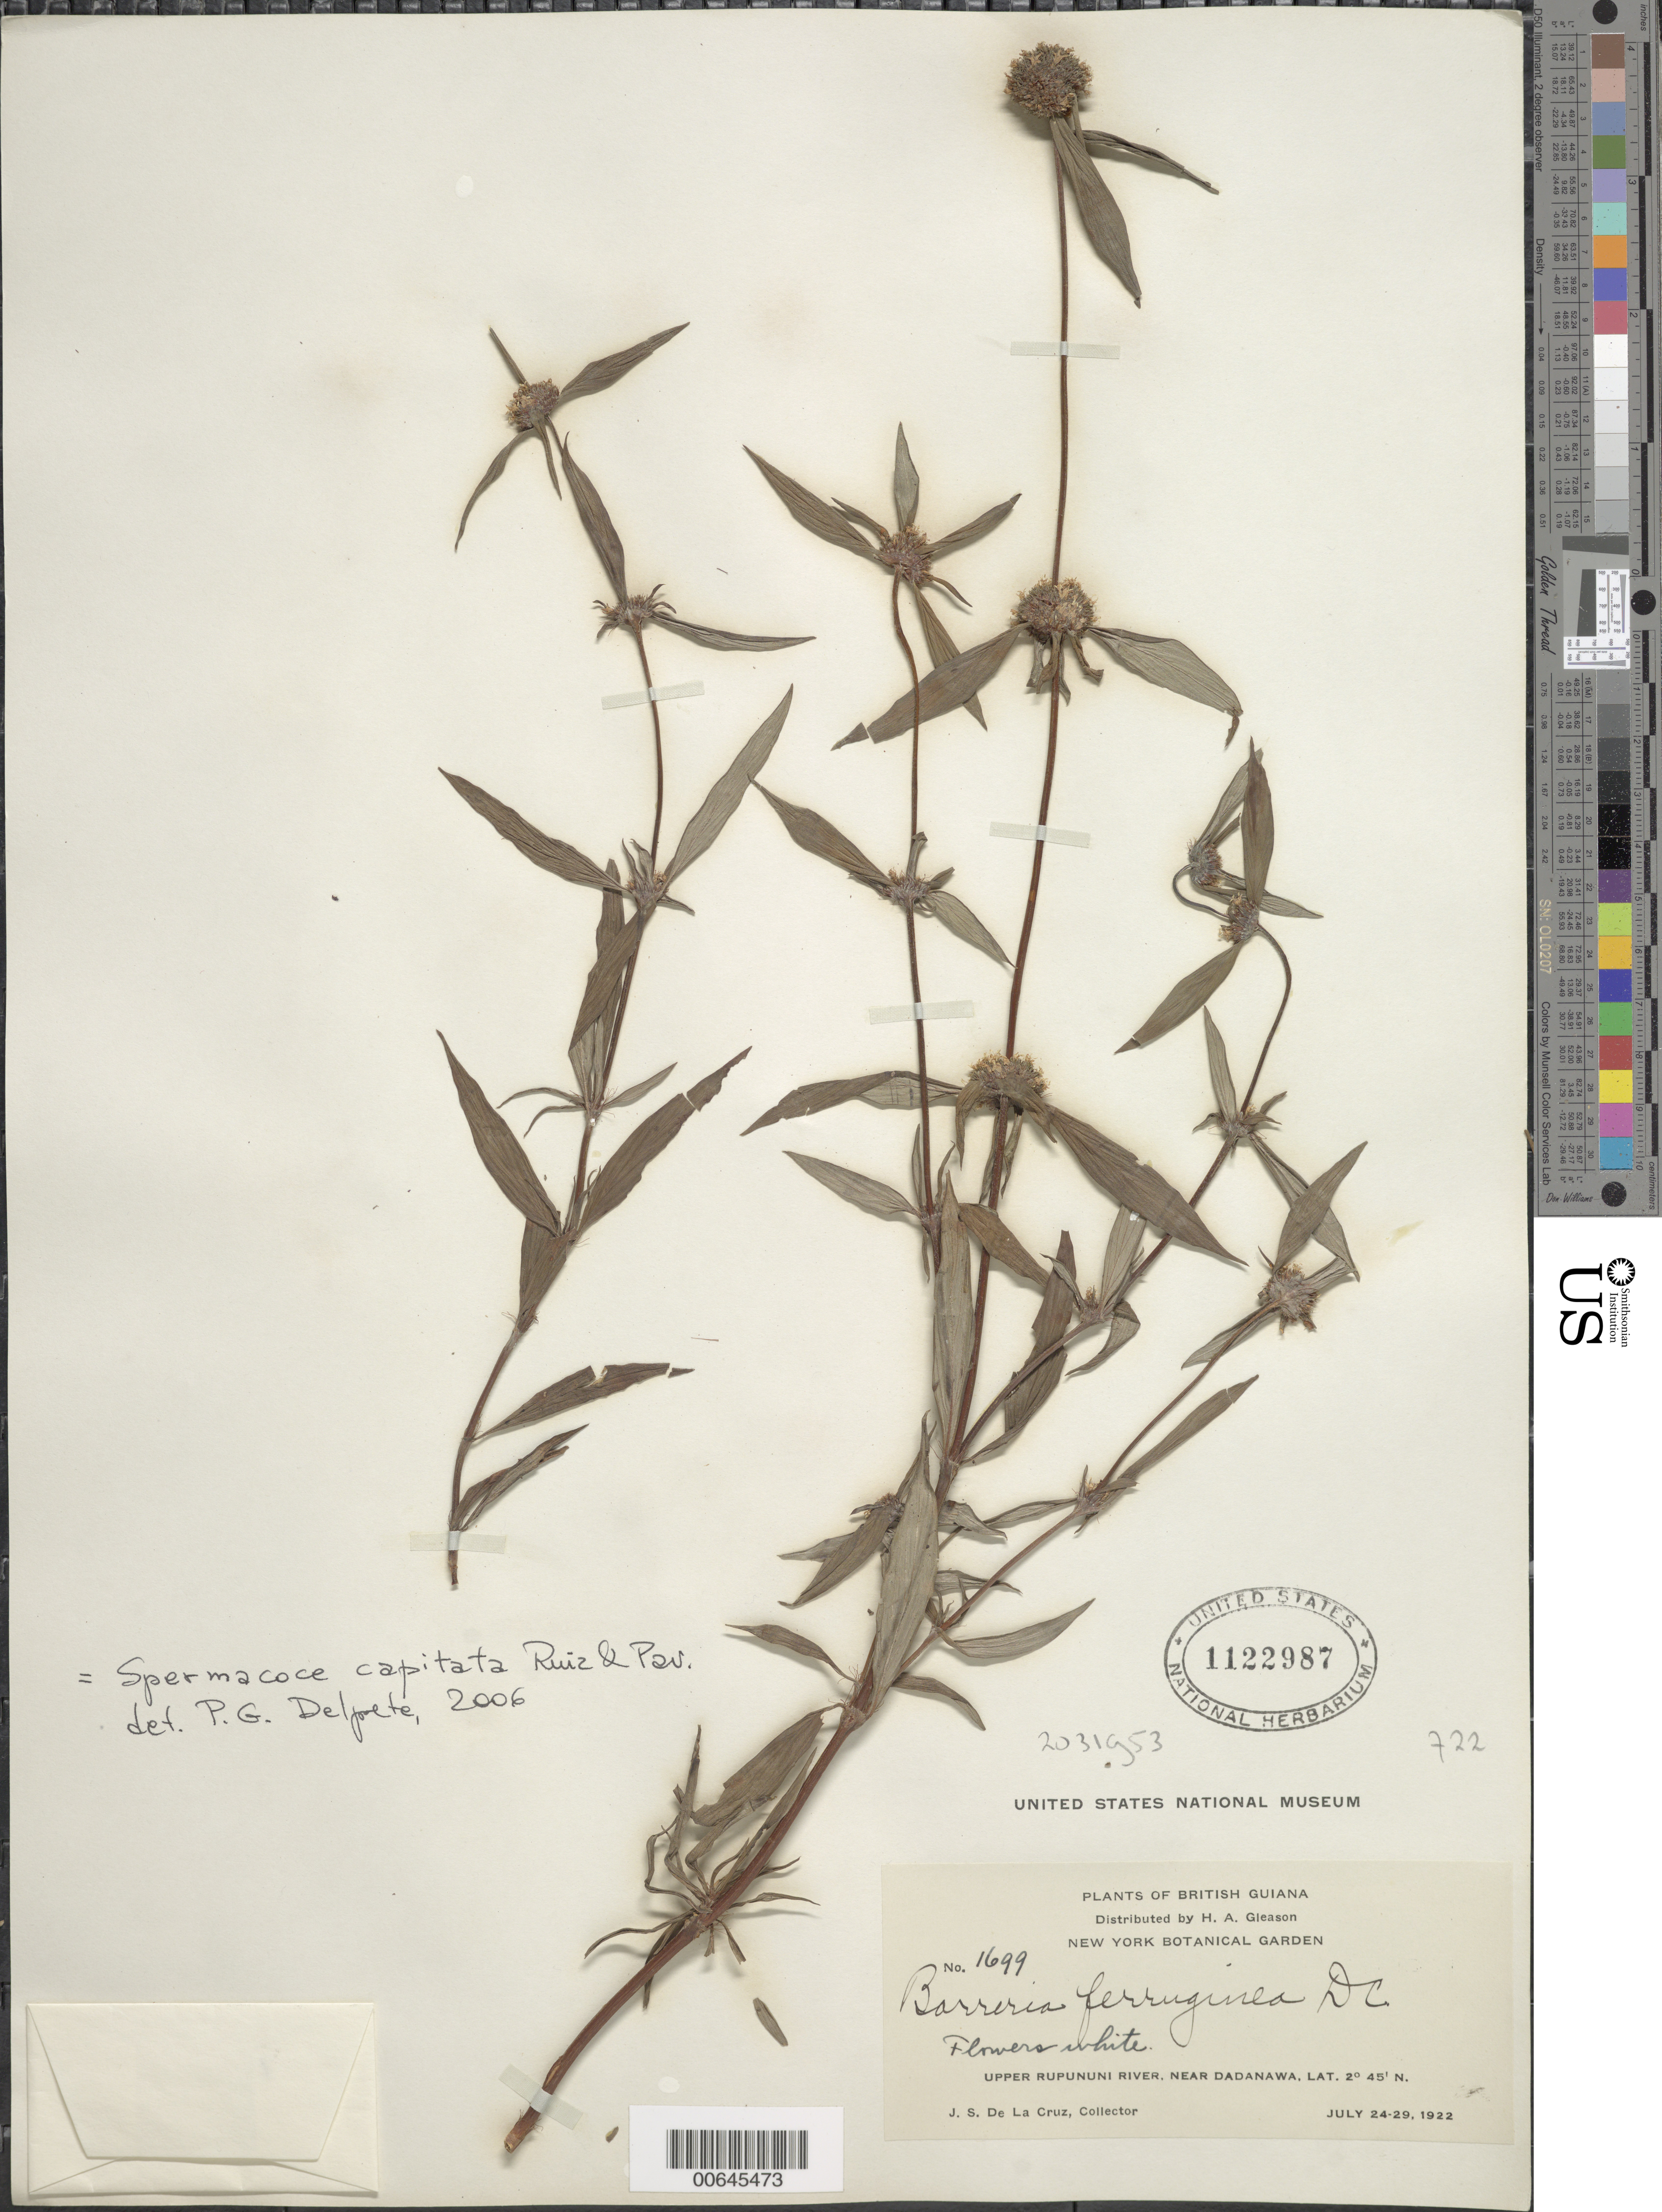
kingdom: Plantae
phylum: Tracheophyta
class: Magnoliopsida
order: Gentianales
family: Rubiaceae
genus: Spermacoce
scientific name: Spermacoce capitata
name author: Ruiz & Pav.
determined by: Delprete, P. G., Herb. de Guyane Cay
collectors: J. S. de la Cruz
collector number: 1699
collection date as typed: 24-Jul-22 to 29-Jul-22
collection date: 1922-07-24/1922-07-29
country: Guyana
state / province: U. Takutu-U. Essequibo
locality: Dadanawa, near, upper Rupununi R.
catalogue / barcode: US 1122987